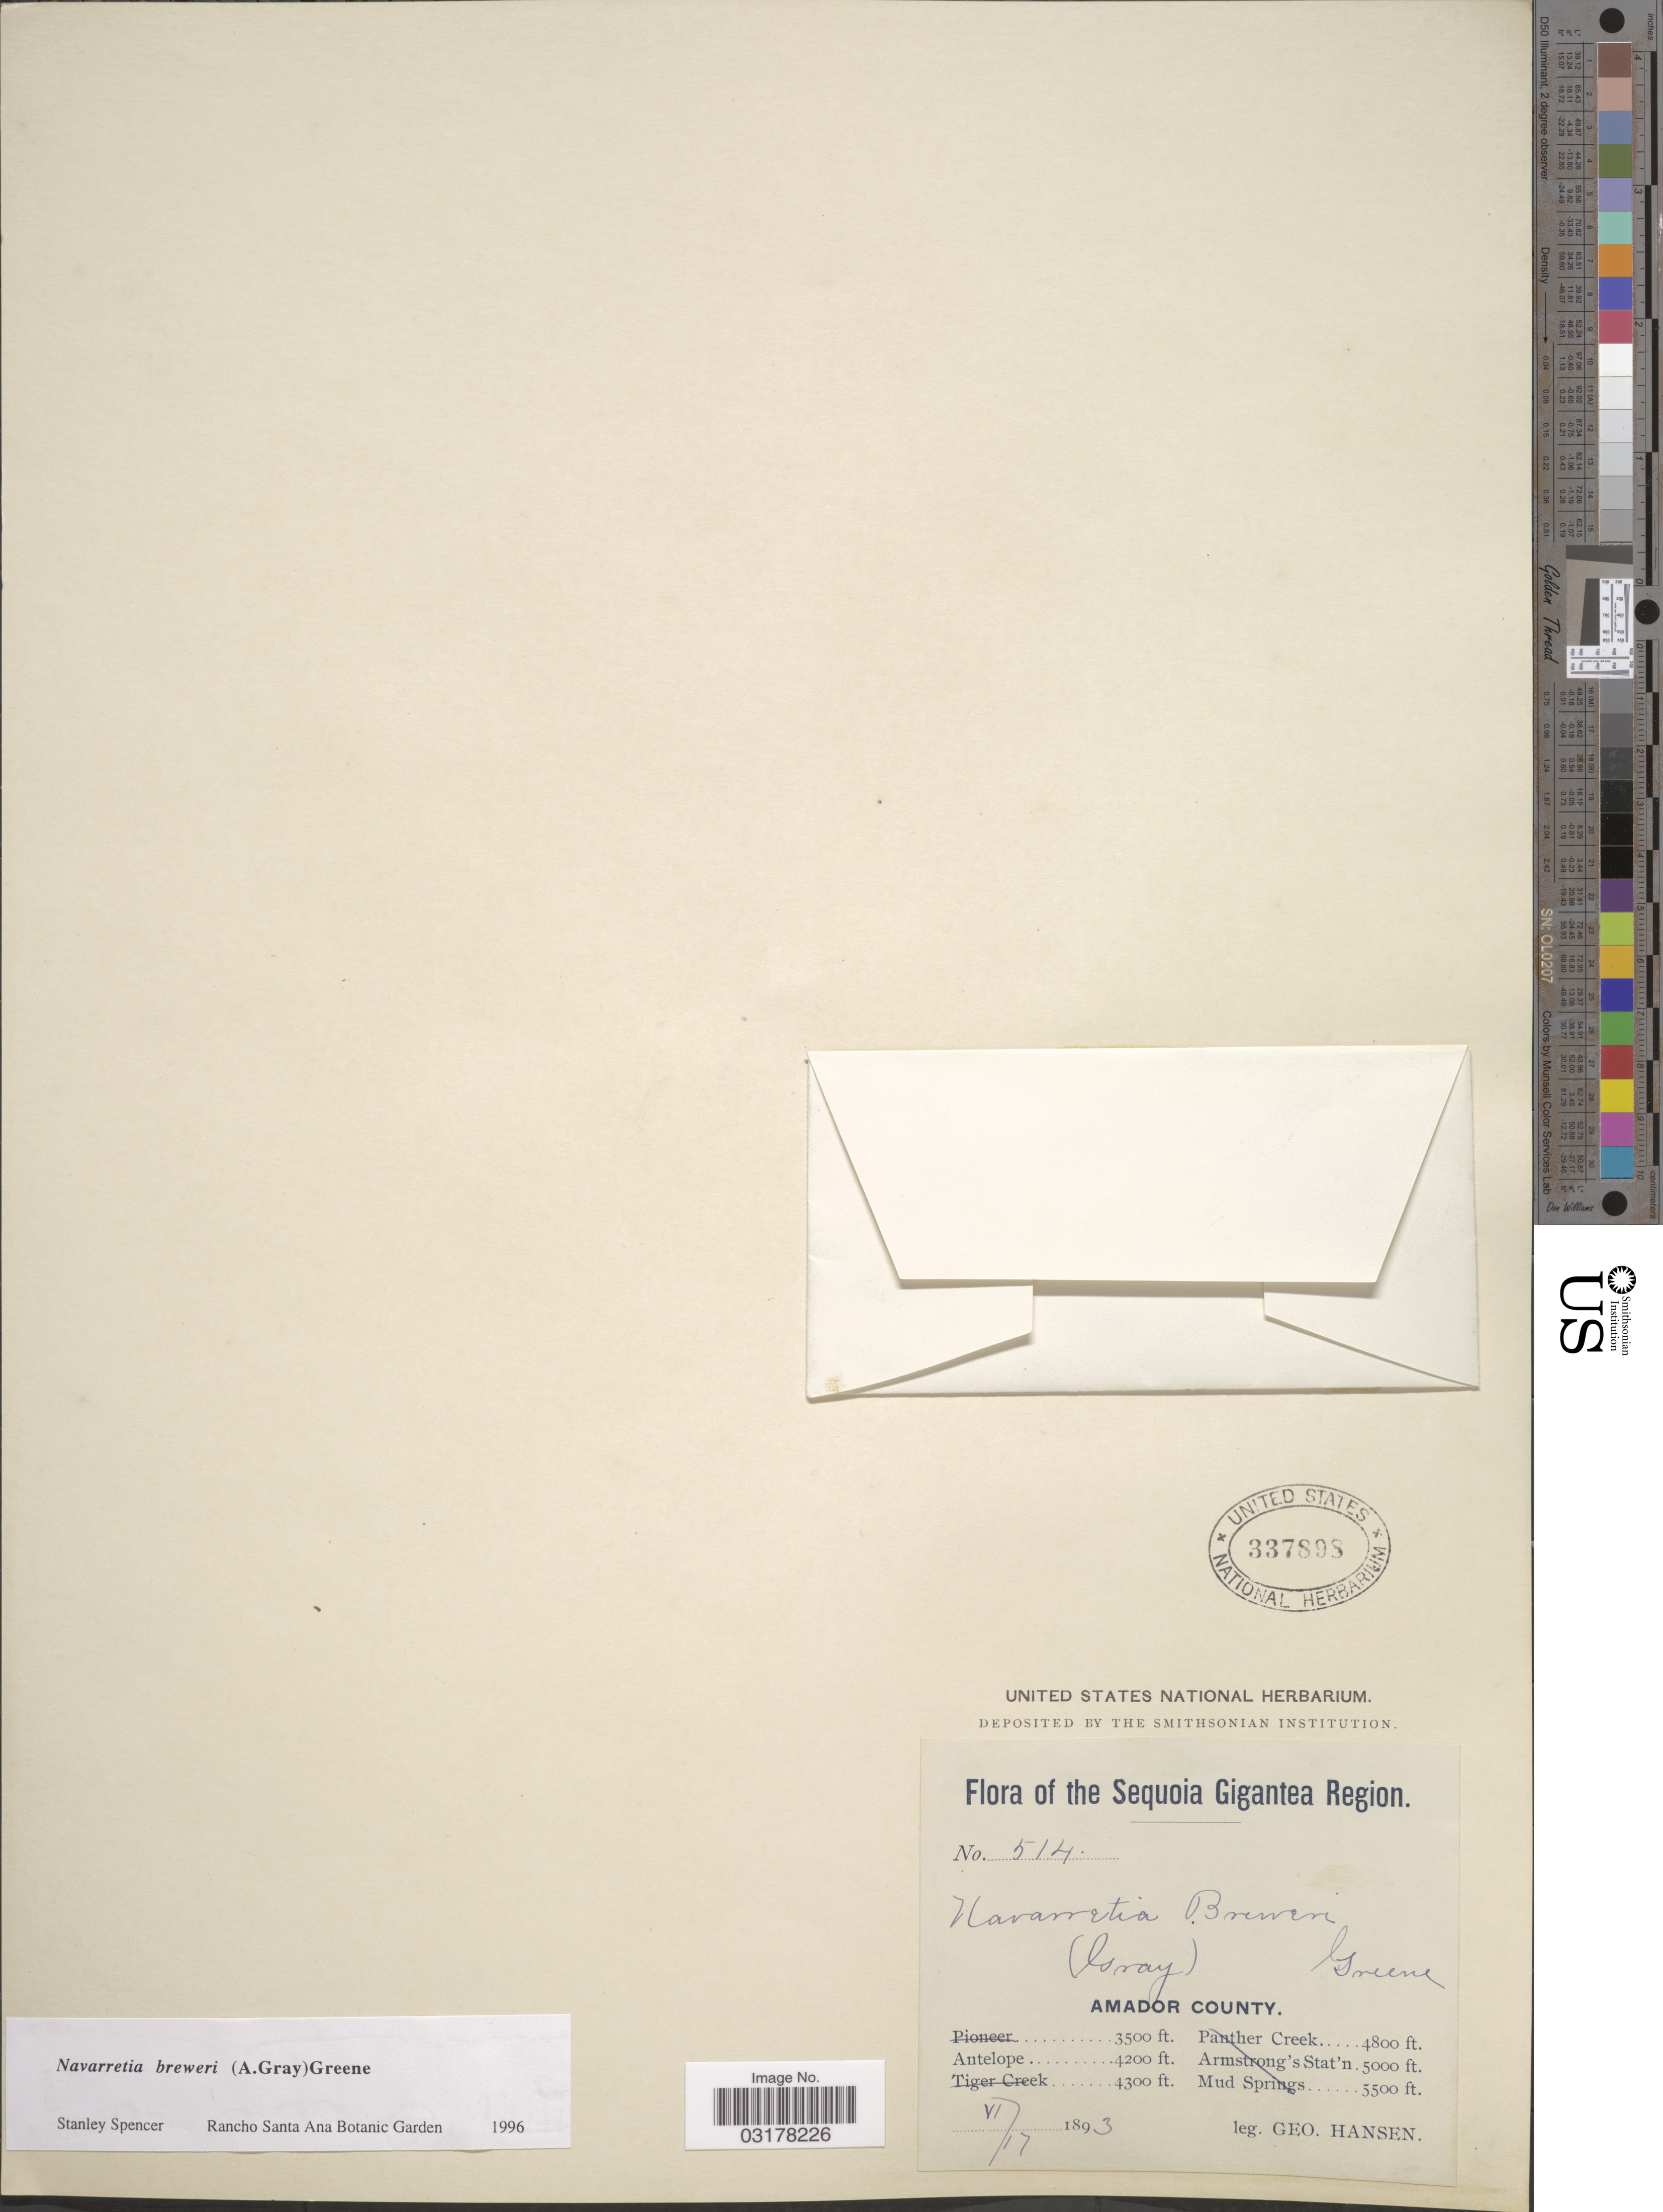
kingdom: Plantae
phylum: Tracheophyta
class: Magnoliopsida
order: Ericales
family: Polemoniaceae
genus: Navarretia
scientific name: Navarretia breweri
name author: (A. Gray) Greene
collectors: G. Hansen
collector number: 514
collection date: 1893-06-17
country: United States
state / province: California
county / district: Amador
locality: Sequoia Gigantea Region. Amador County. Antelope.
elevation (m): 1280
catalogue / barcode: US 337898